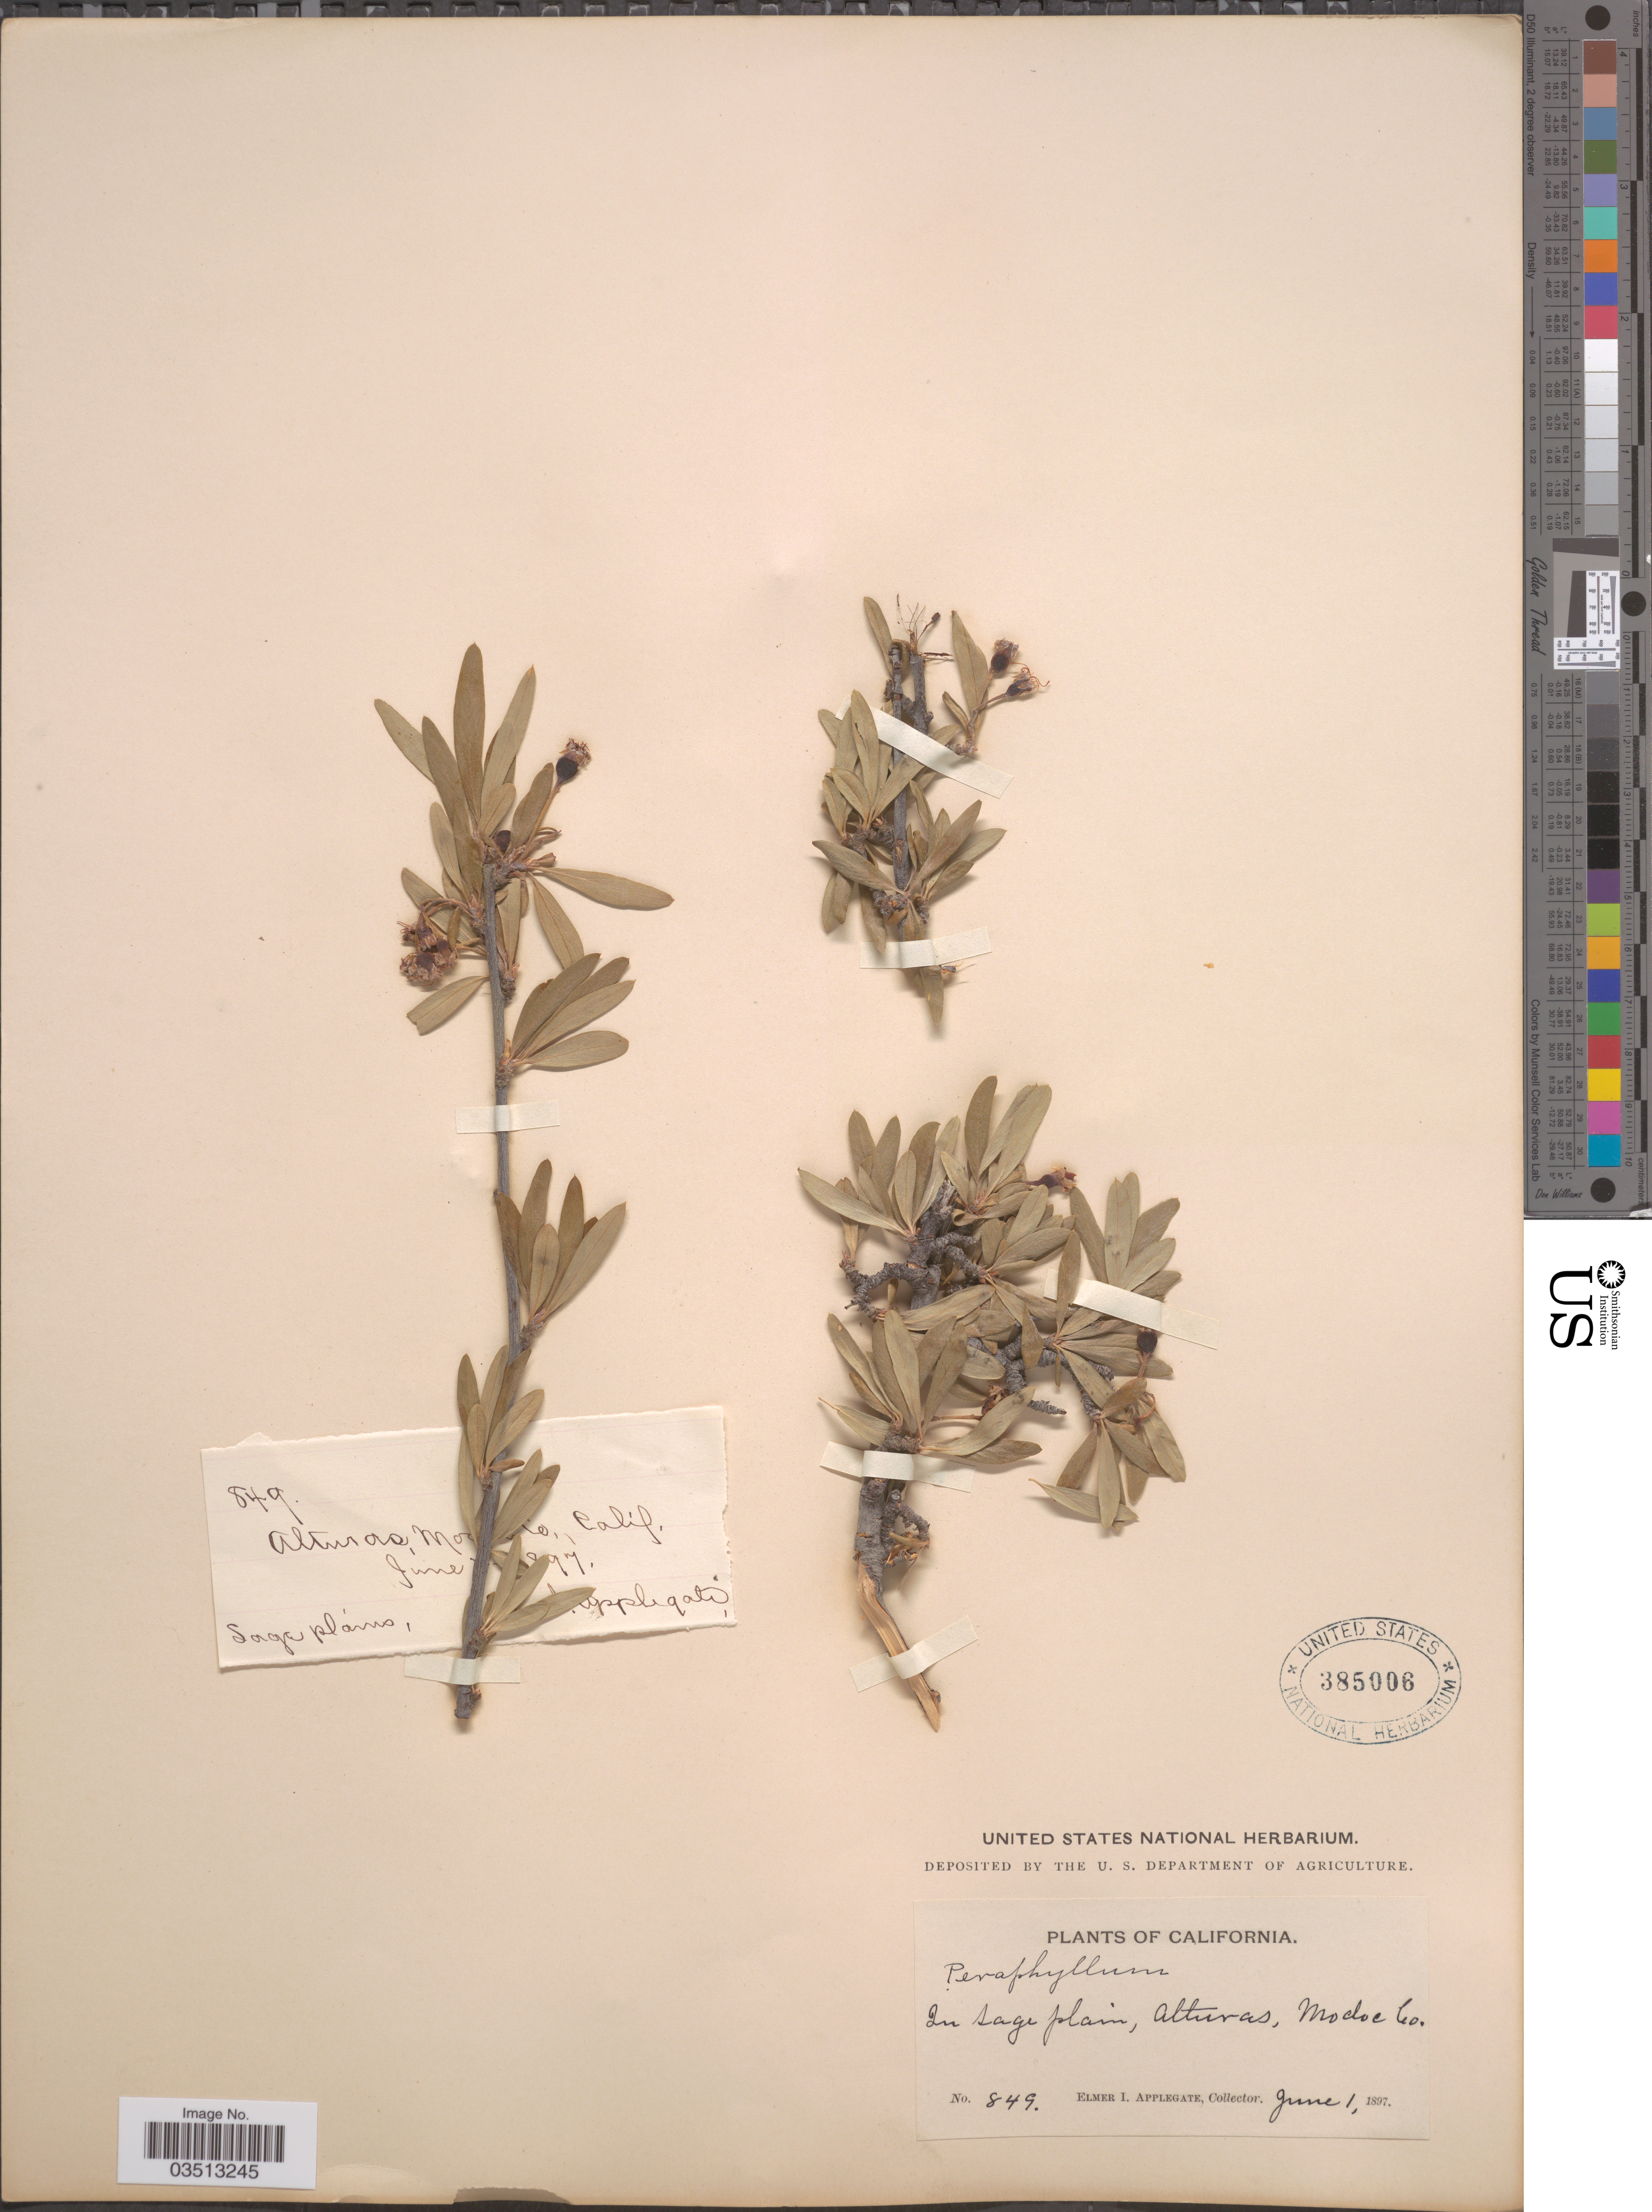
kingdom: Plantae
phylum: Tracheophyta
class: Magnoliopsida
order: Rosales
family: Rosaceae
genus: Peraphyllum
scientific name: Peraphyllum ramosissimum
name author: Nutt.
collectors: E. I. Applegate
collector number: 849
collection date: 1897-06-01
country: United States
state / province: California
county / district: Modoc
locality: In sage plain, Alturas, Modoc Co.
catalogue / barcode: US 385006